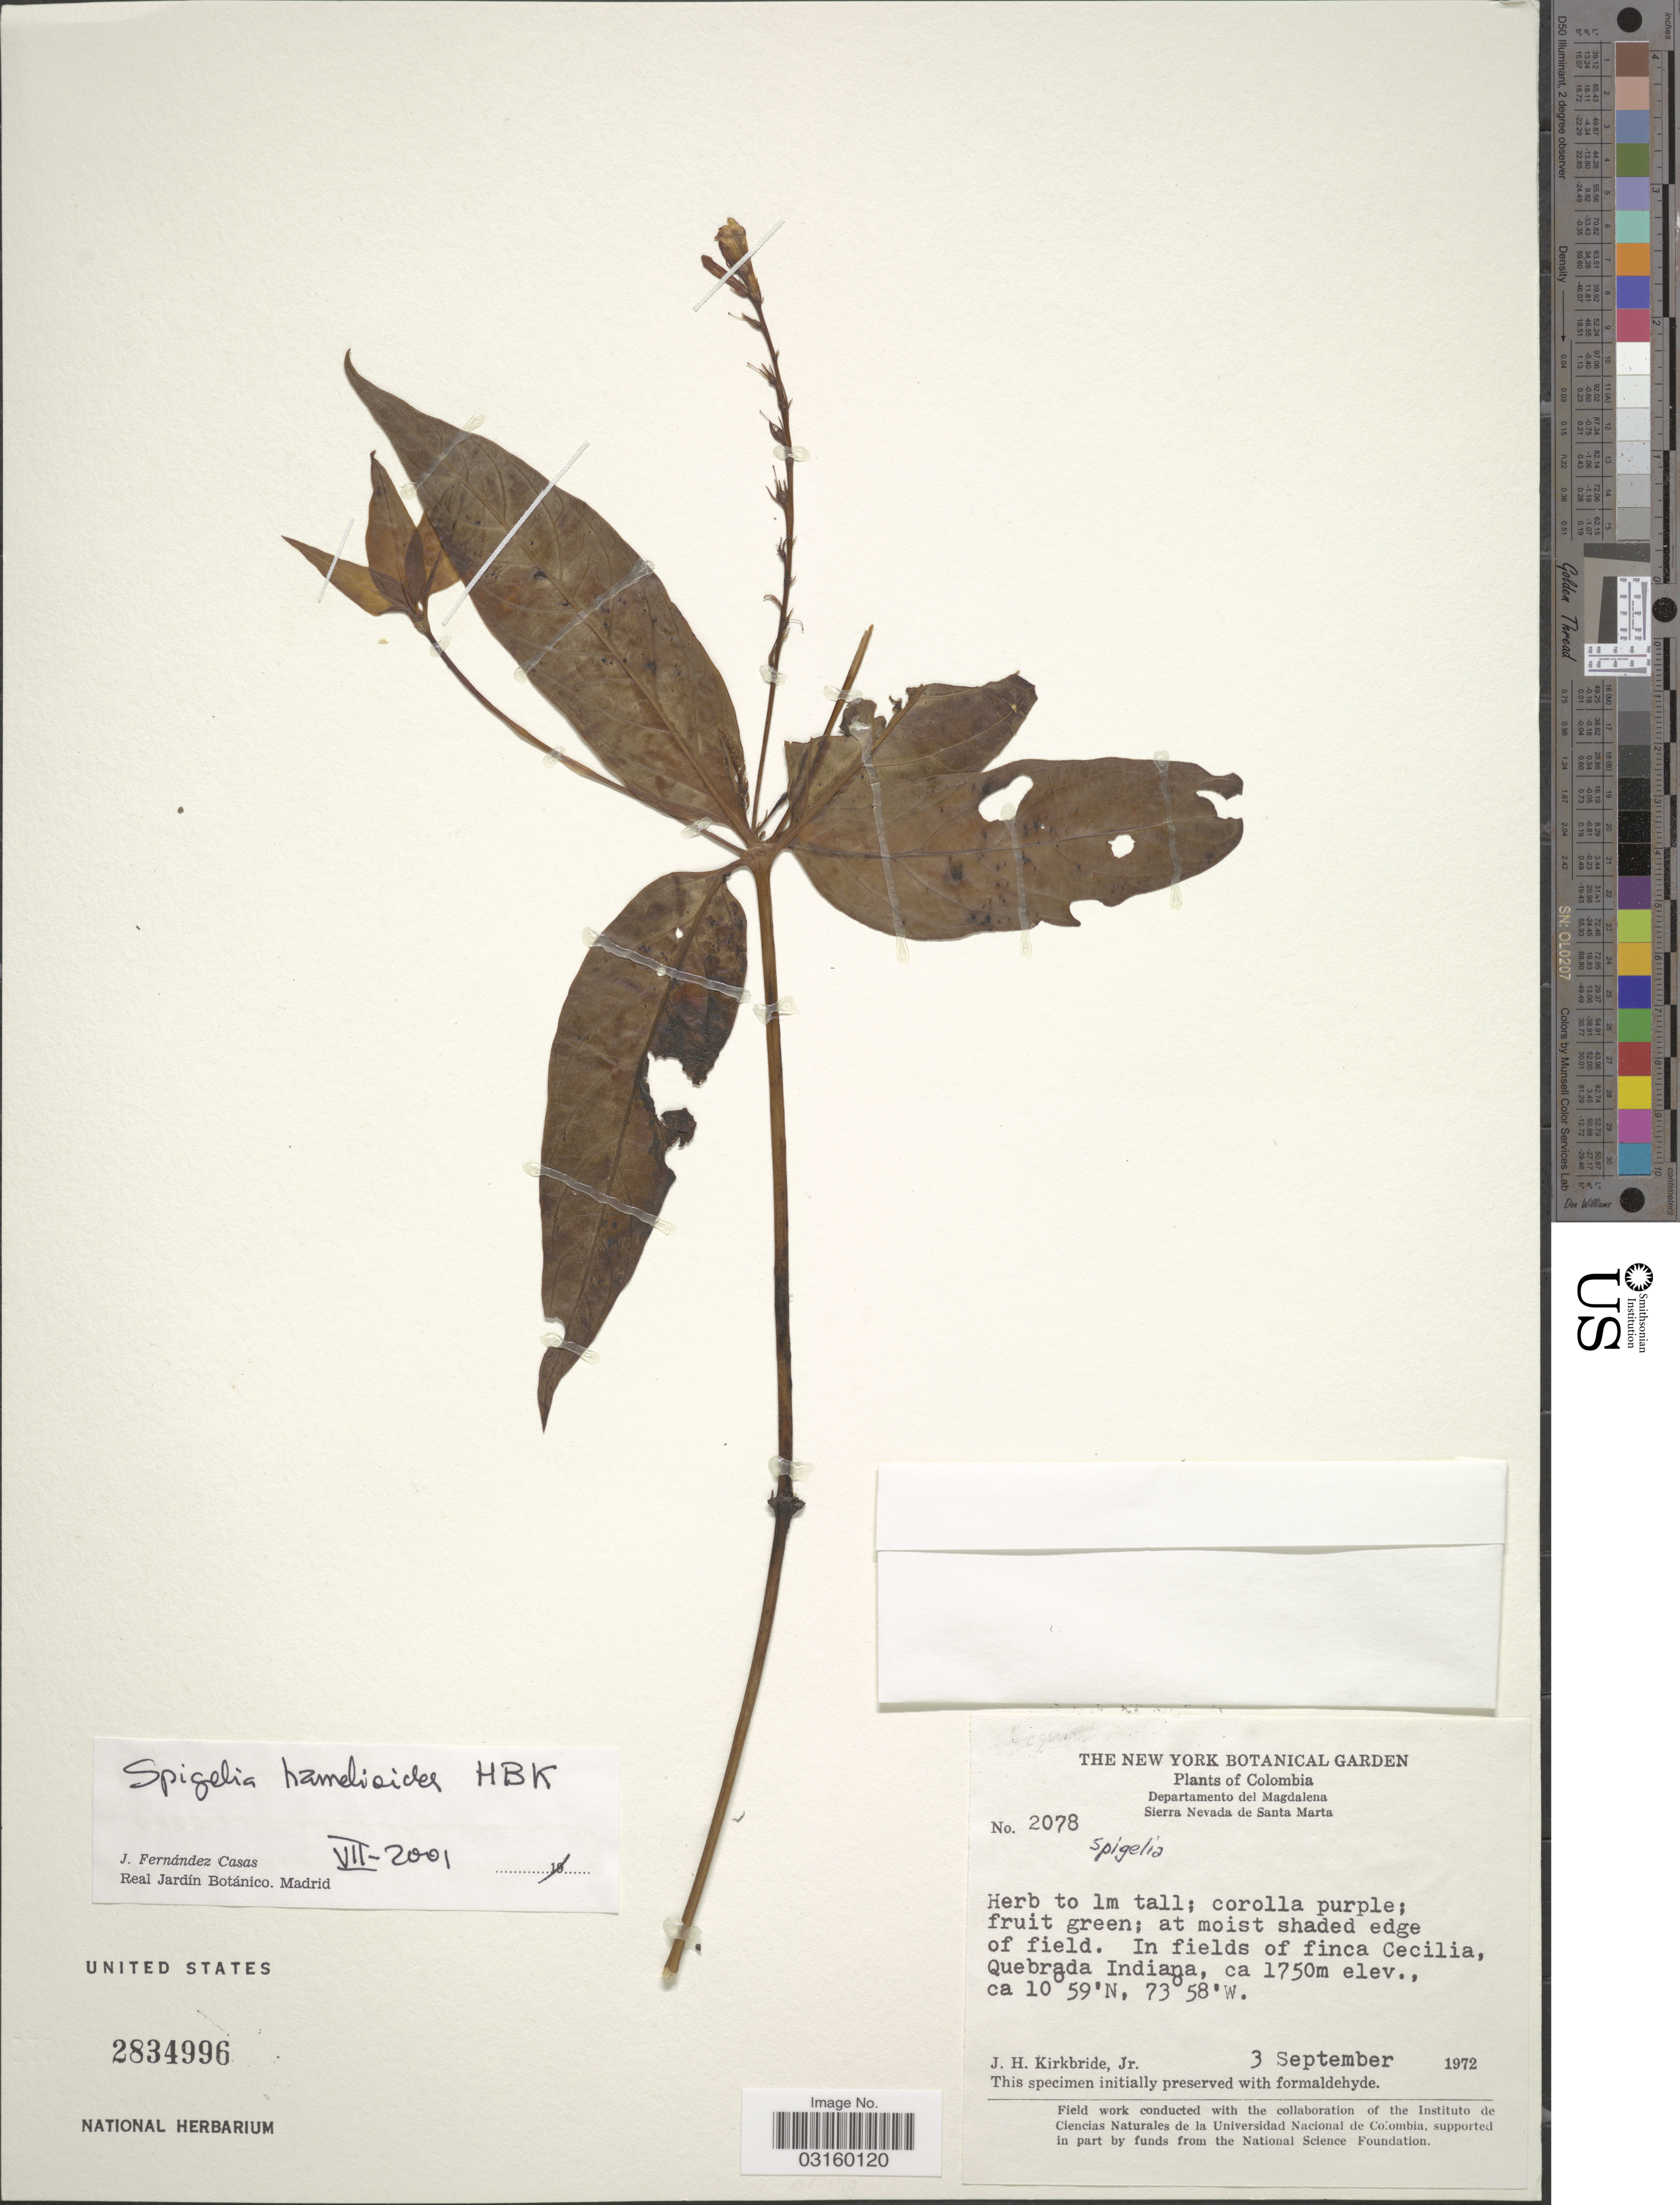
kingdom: Plantae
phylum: Tracheophyta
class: Magnoliopsida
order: Gentianales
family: Loganiaceae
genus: Spigelia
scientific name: Spigelia hamelioides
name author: Kunth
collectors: J. H. Kirkbride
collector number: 2078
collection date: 1972-09-03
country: Colombia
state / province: Magdalena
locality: Departamento del Magdalena, Sierra Nevada de Santa Marta. In fields of finca Cecilia, Quebrada Indiana.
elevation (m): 1750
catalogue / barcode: US 2834996